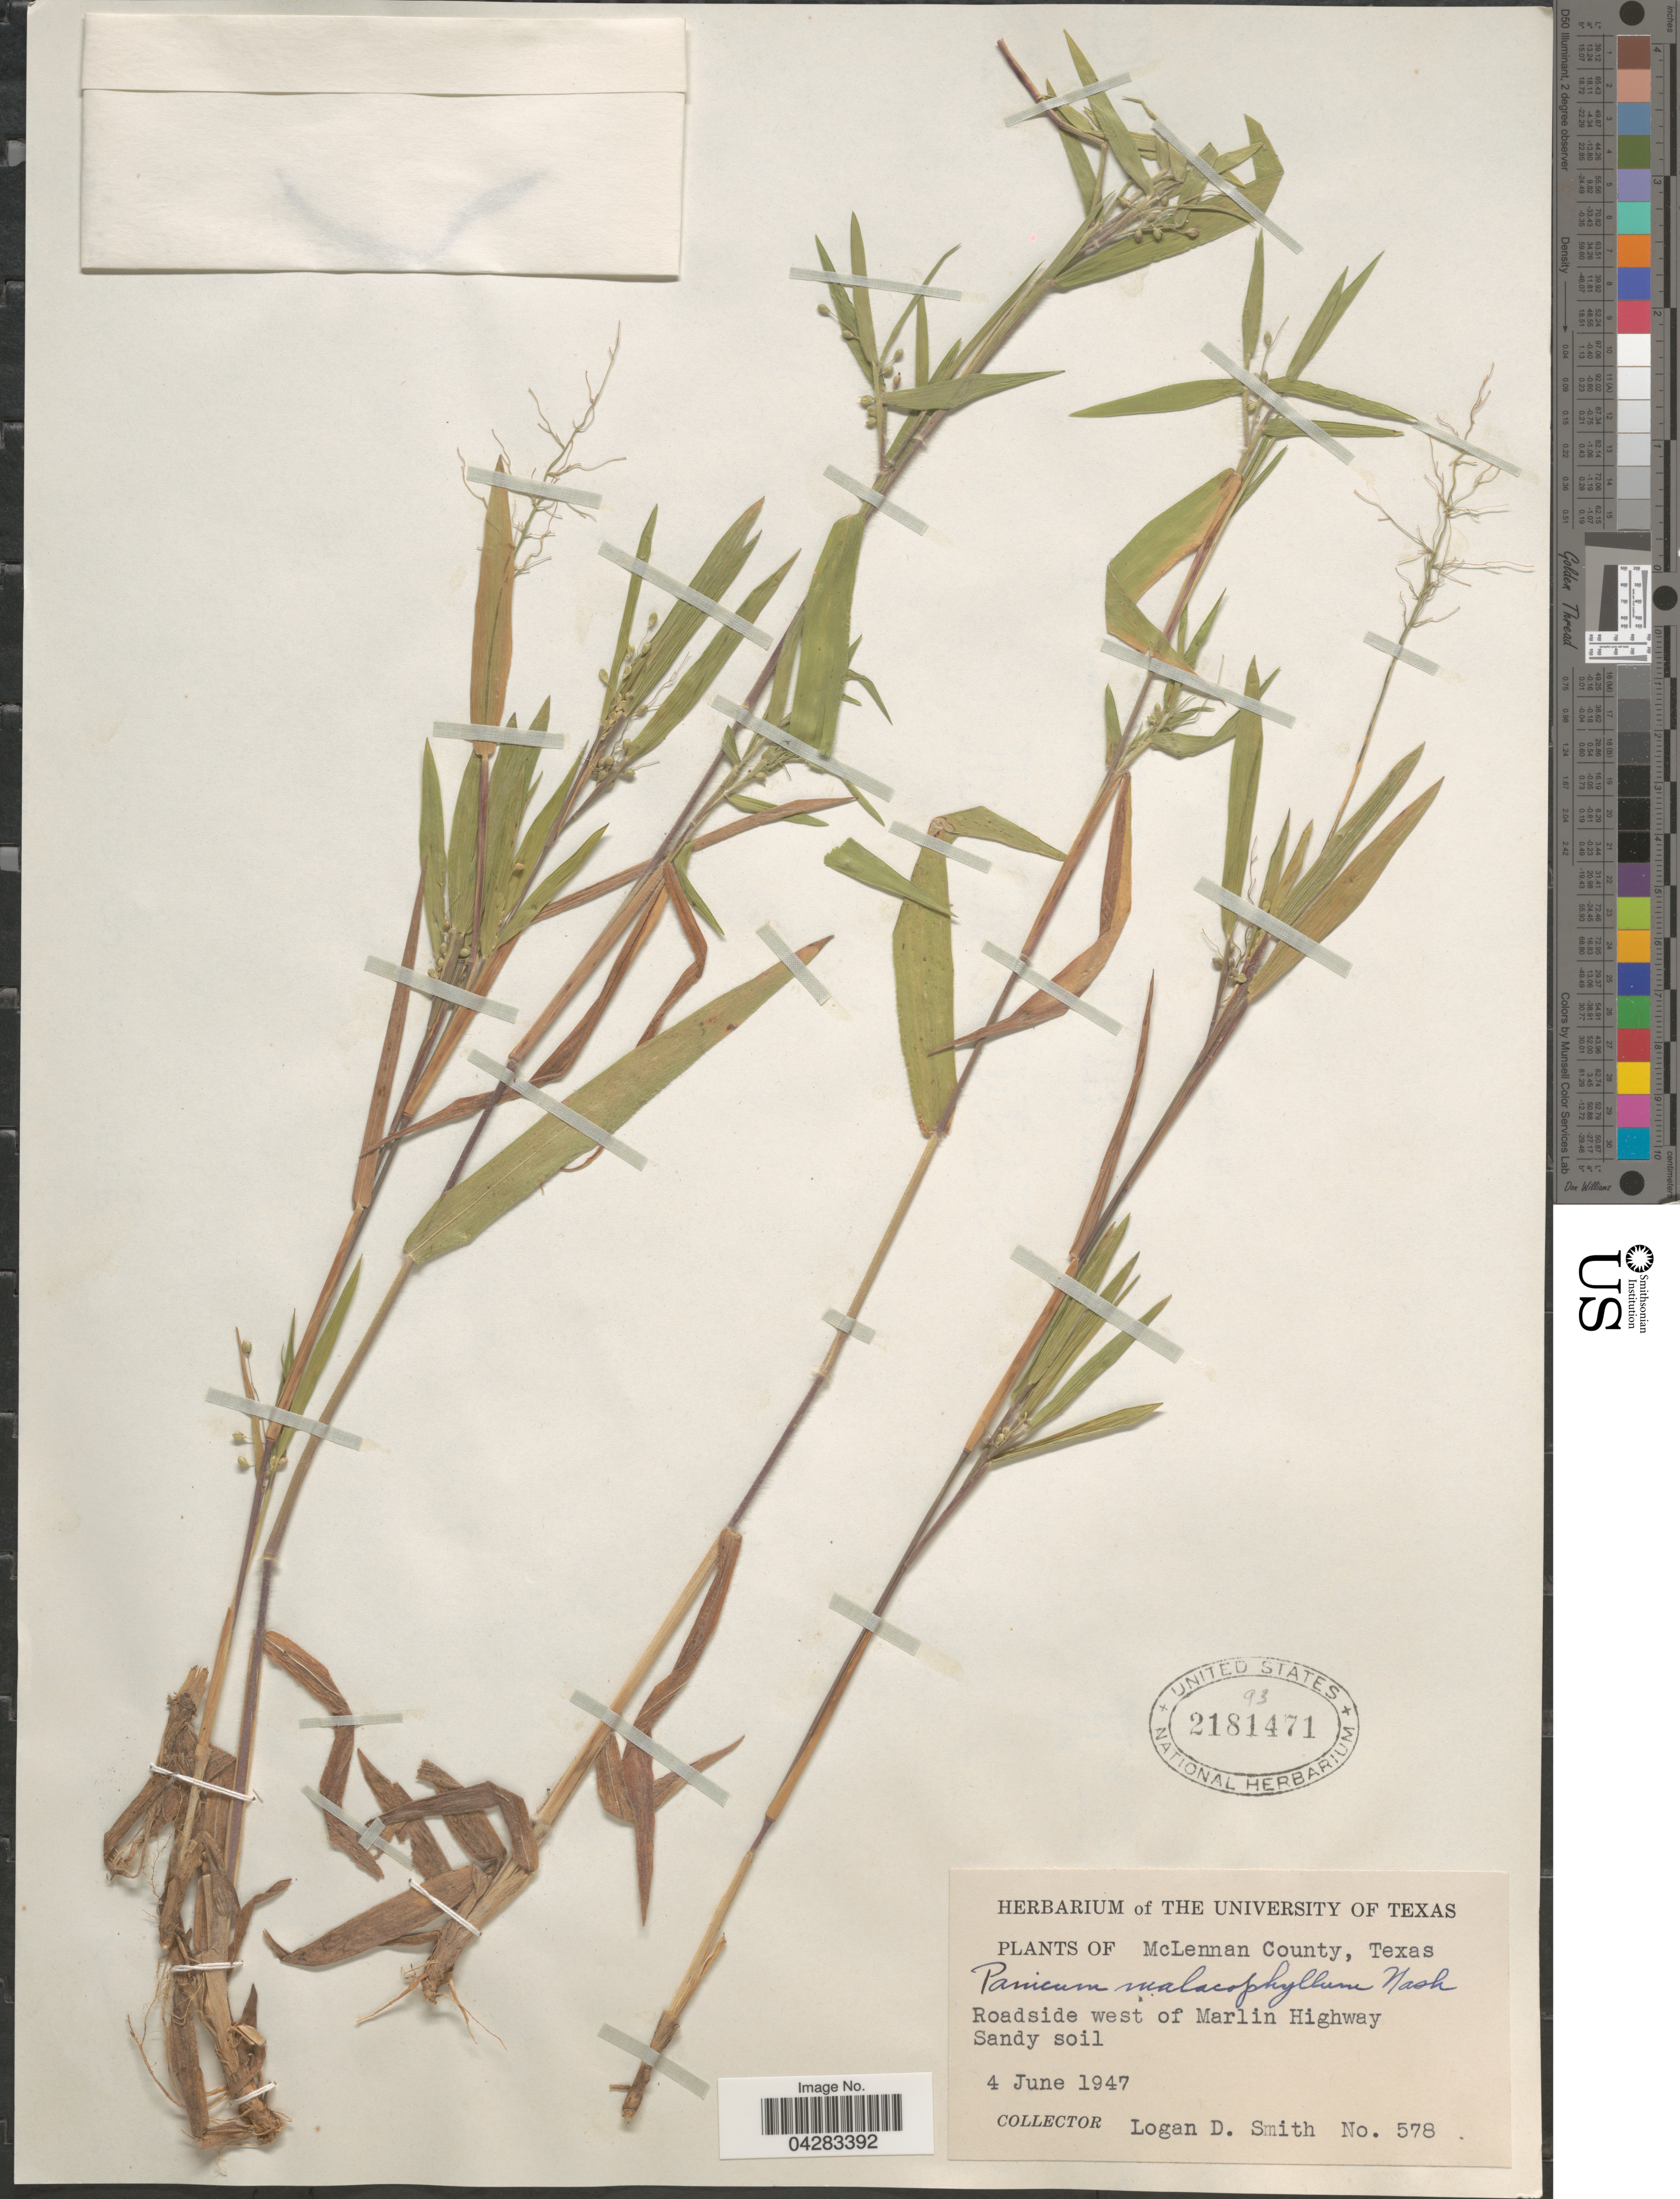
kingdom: Plantae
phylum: Tracheophyta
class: Liliopsida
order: Poales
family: Poaceae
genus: Dichanthelium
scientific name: Dichanthelium malacophyllum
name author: (Nash) Gould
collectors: L. Smith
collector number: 578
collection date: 1947-06-04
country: United States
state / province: Texas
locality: McLennan County. Roadside west of Marlin Highway.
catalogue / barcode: US 2181471